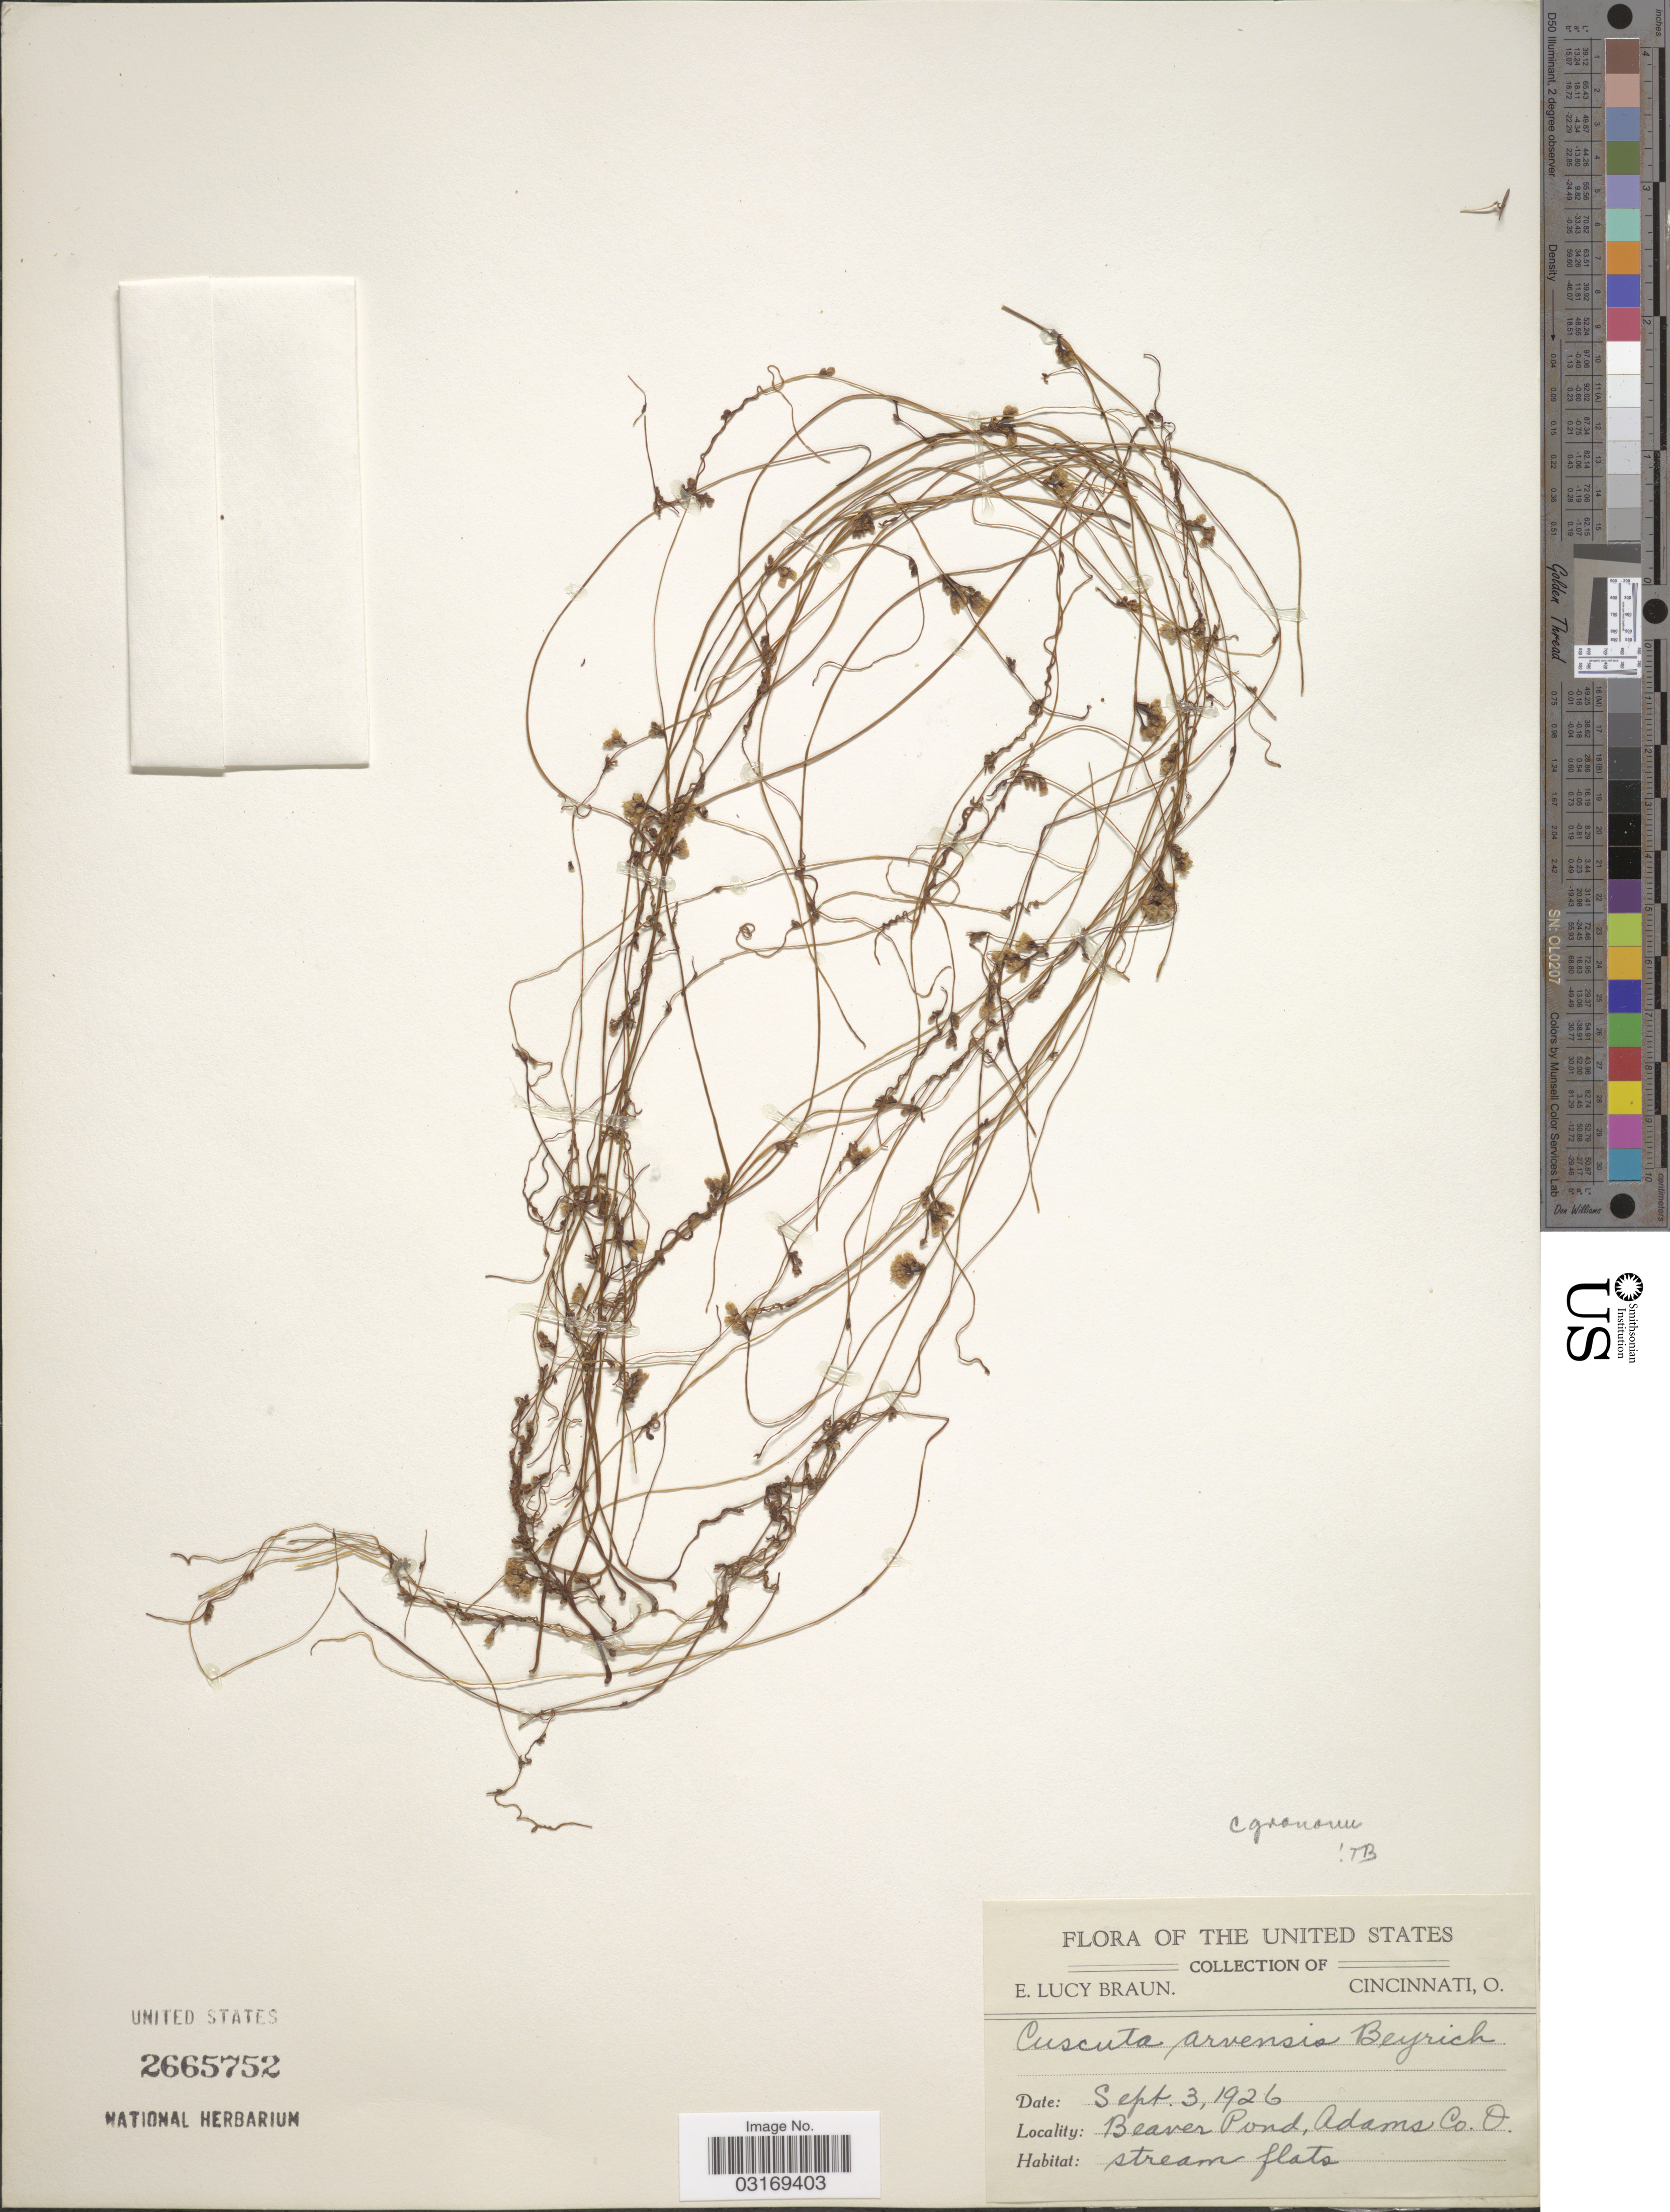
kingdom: Plantae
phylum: Tracheophyta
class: Magnoliopsida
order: Solanales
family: Convolvulaceae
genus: Cuscuta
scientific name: Cuscuta campestris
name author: Yunck.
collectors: E. L. Braun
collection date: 1926-09-03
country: United States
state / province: Ohio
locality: Beaver Pond, Adams Co.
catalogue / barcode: US 2665752